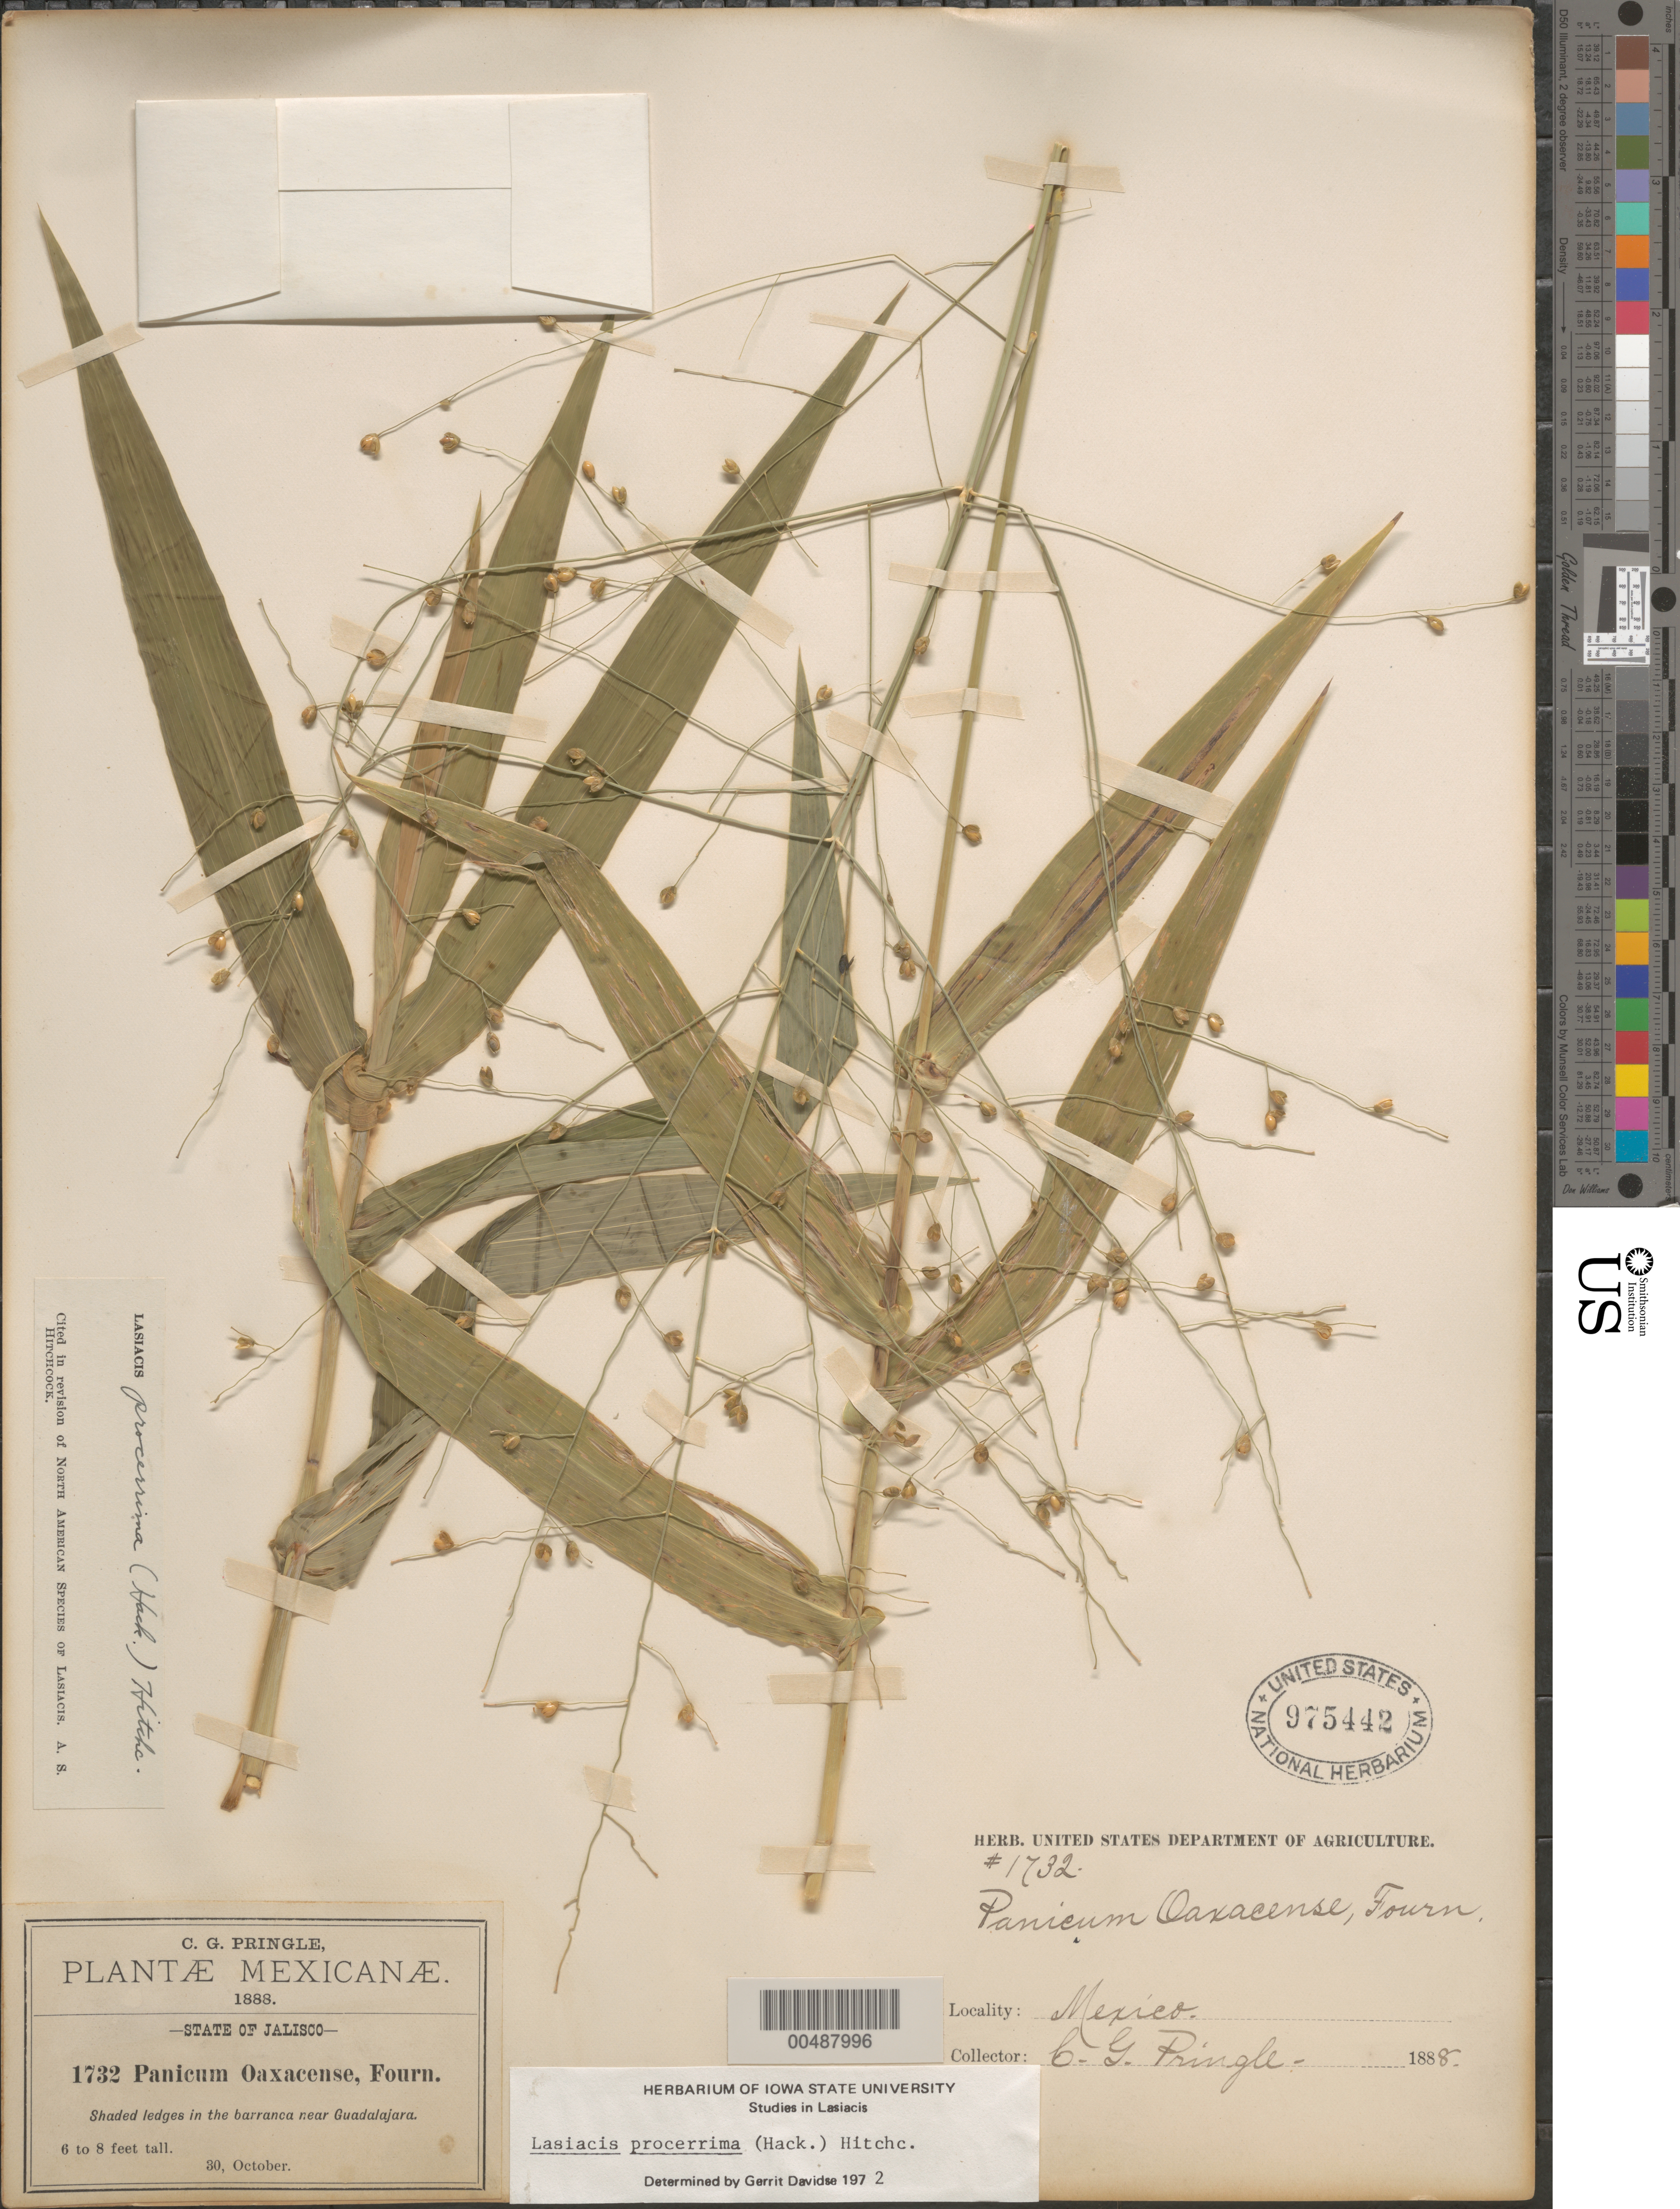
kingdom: Plantae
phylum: Tracheophyta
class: Liliopsida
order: Poales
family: Poaceae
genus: Lasiacis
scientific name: Lasiacis procerrima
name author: (Hack.) Hitchc.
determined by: Davidse, Gerrit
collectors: C. G. Pringle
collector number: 1732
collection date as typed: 30 Oct 1888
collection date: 1888-10-30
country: Mexico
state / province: Jalisco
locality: In the barranca near Guadalajara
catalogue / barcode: US 975442